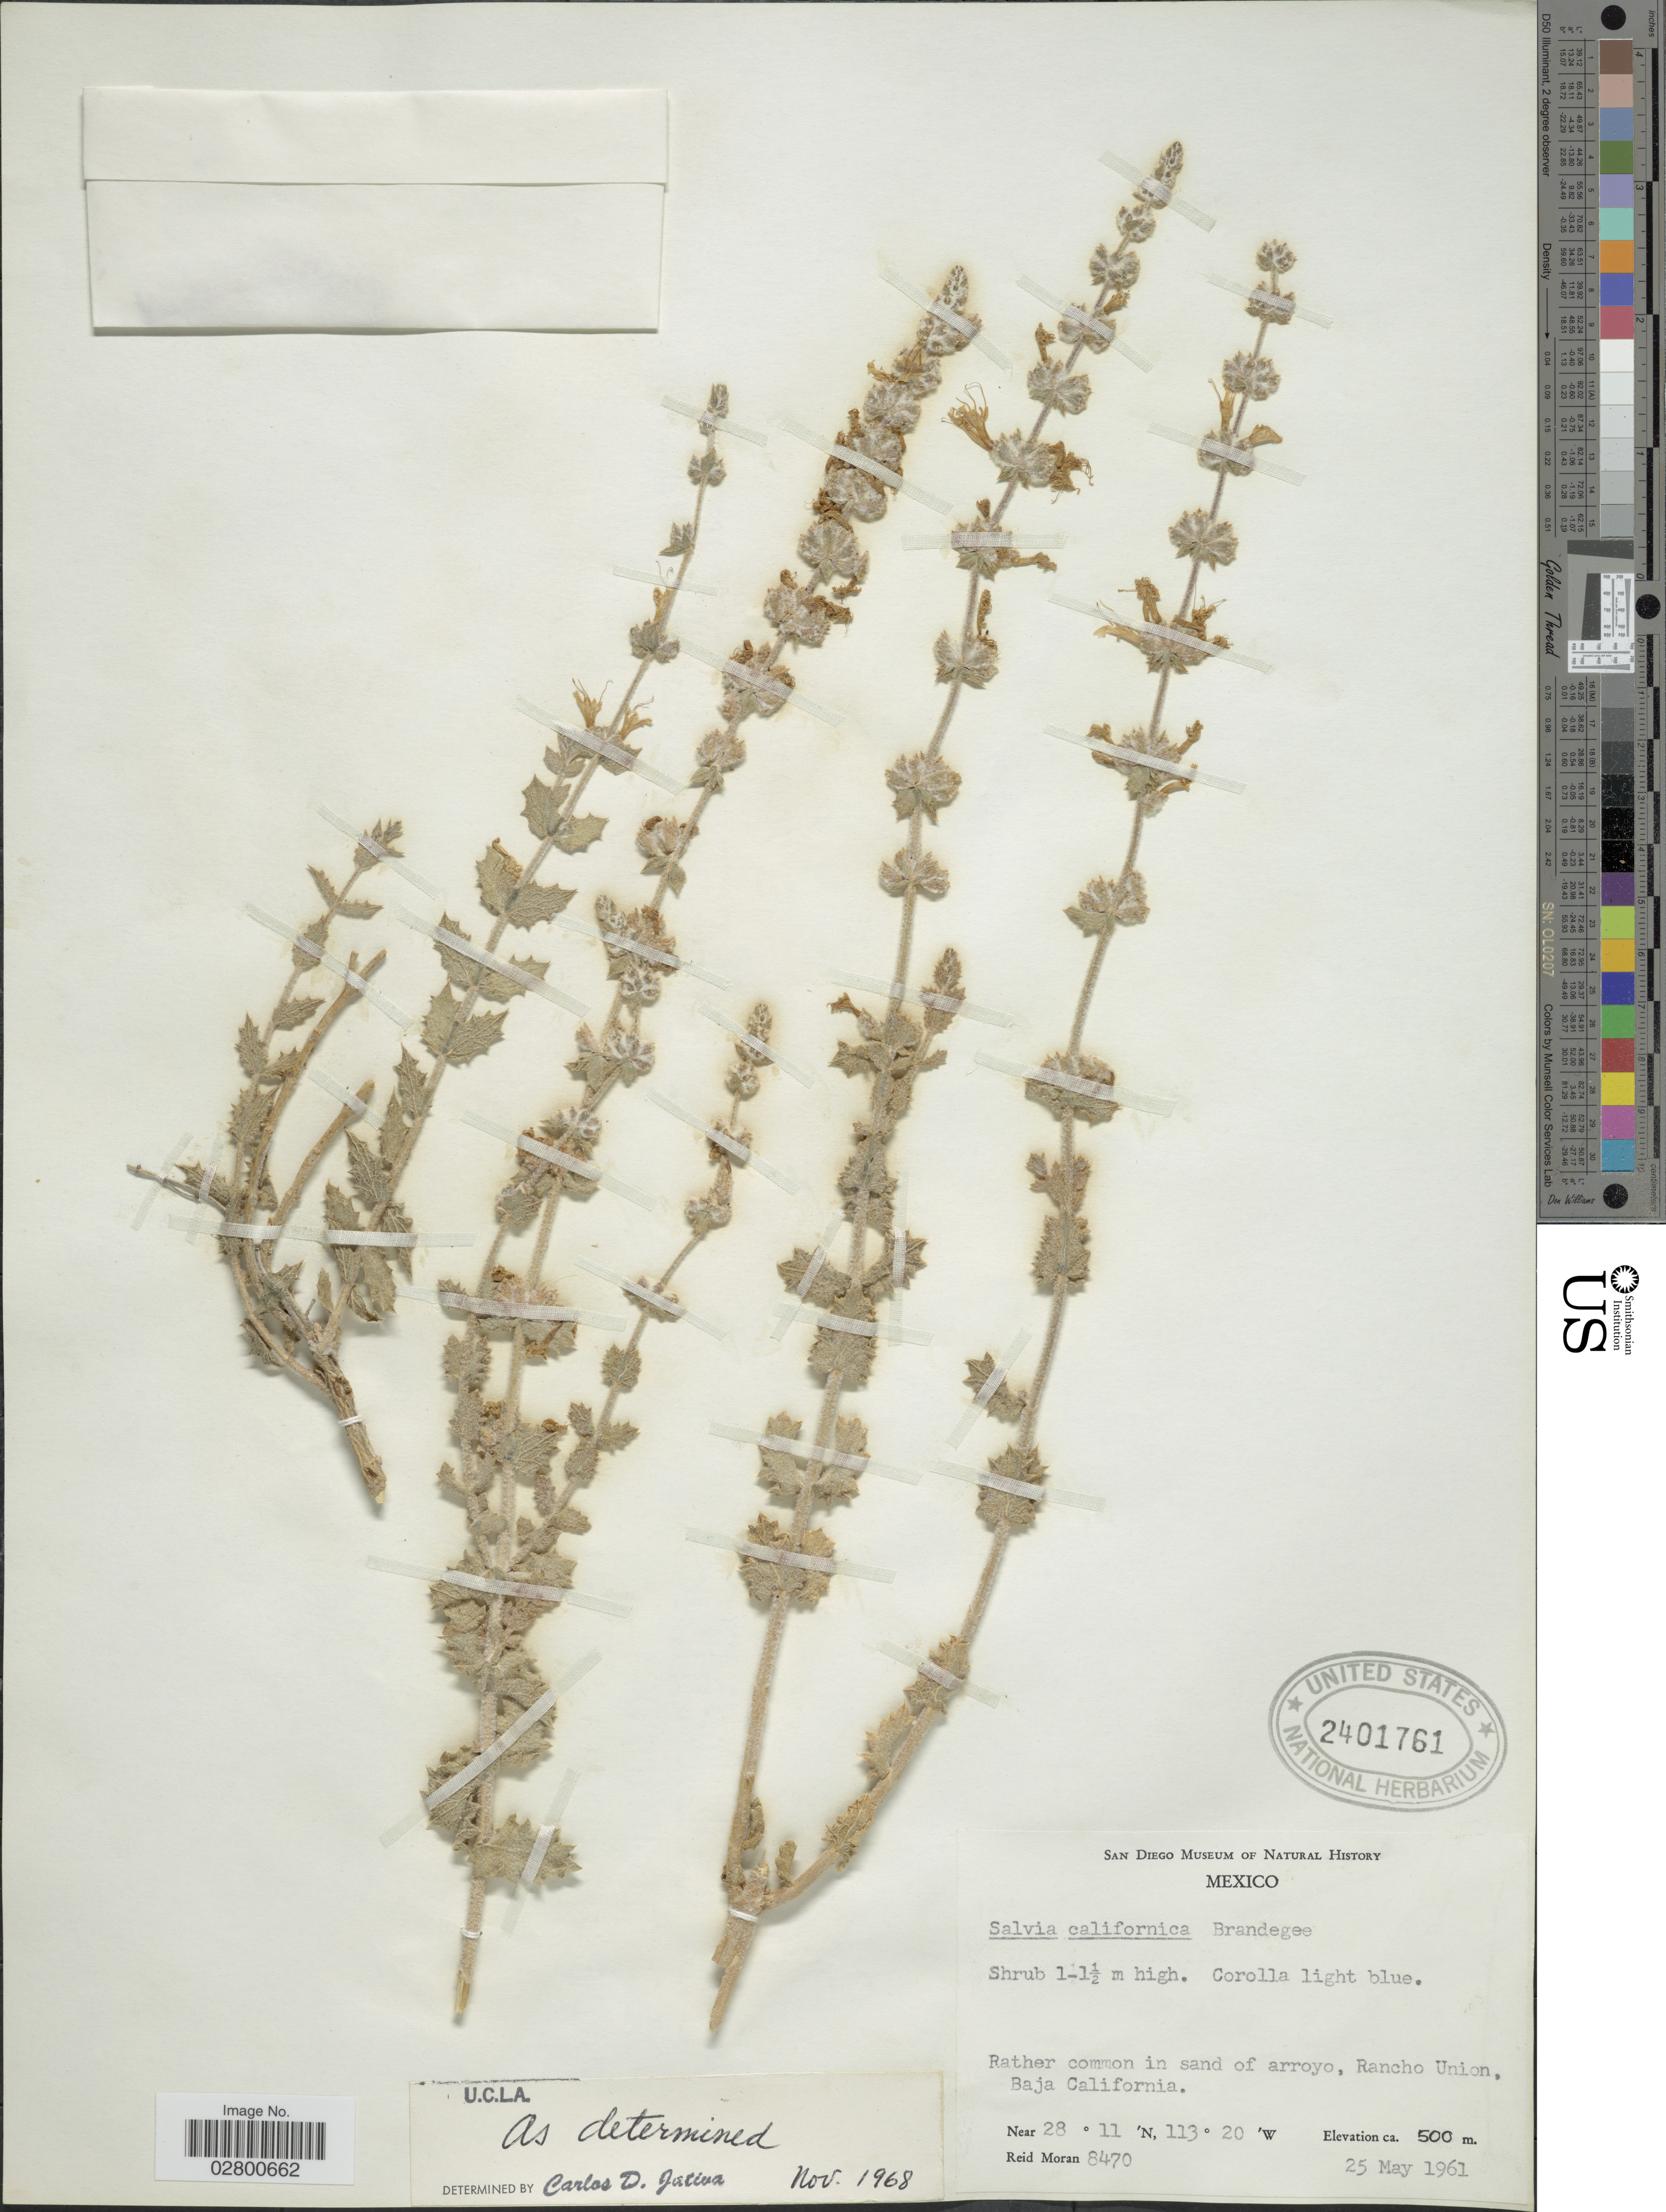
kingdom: Plantae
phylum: Tracheophyta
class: Magnoliopsida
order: Lamiales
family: Lamiaceae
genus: Salvia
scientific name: Salvia californica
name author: Brandegee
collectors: R. V. Moran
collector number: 8470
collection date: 1961-05-25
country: Mexico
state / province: Baja California Norte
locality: Rancho Union.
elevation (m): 500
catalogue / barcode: US 2401761